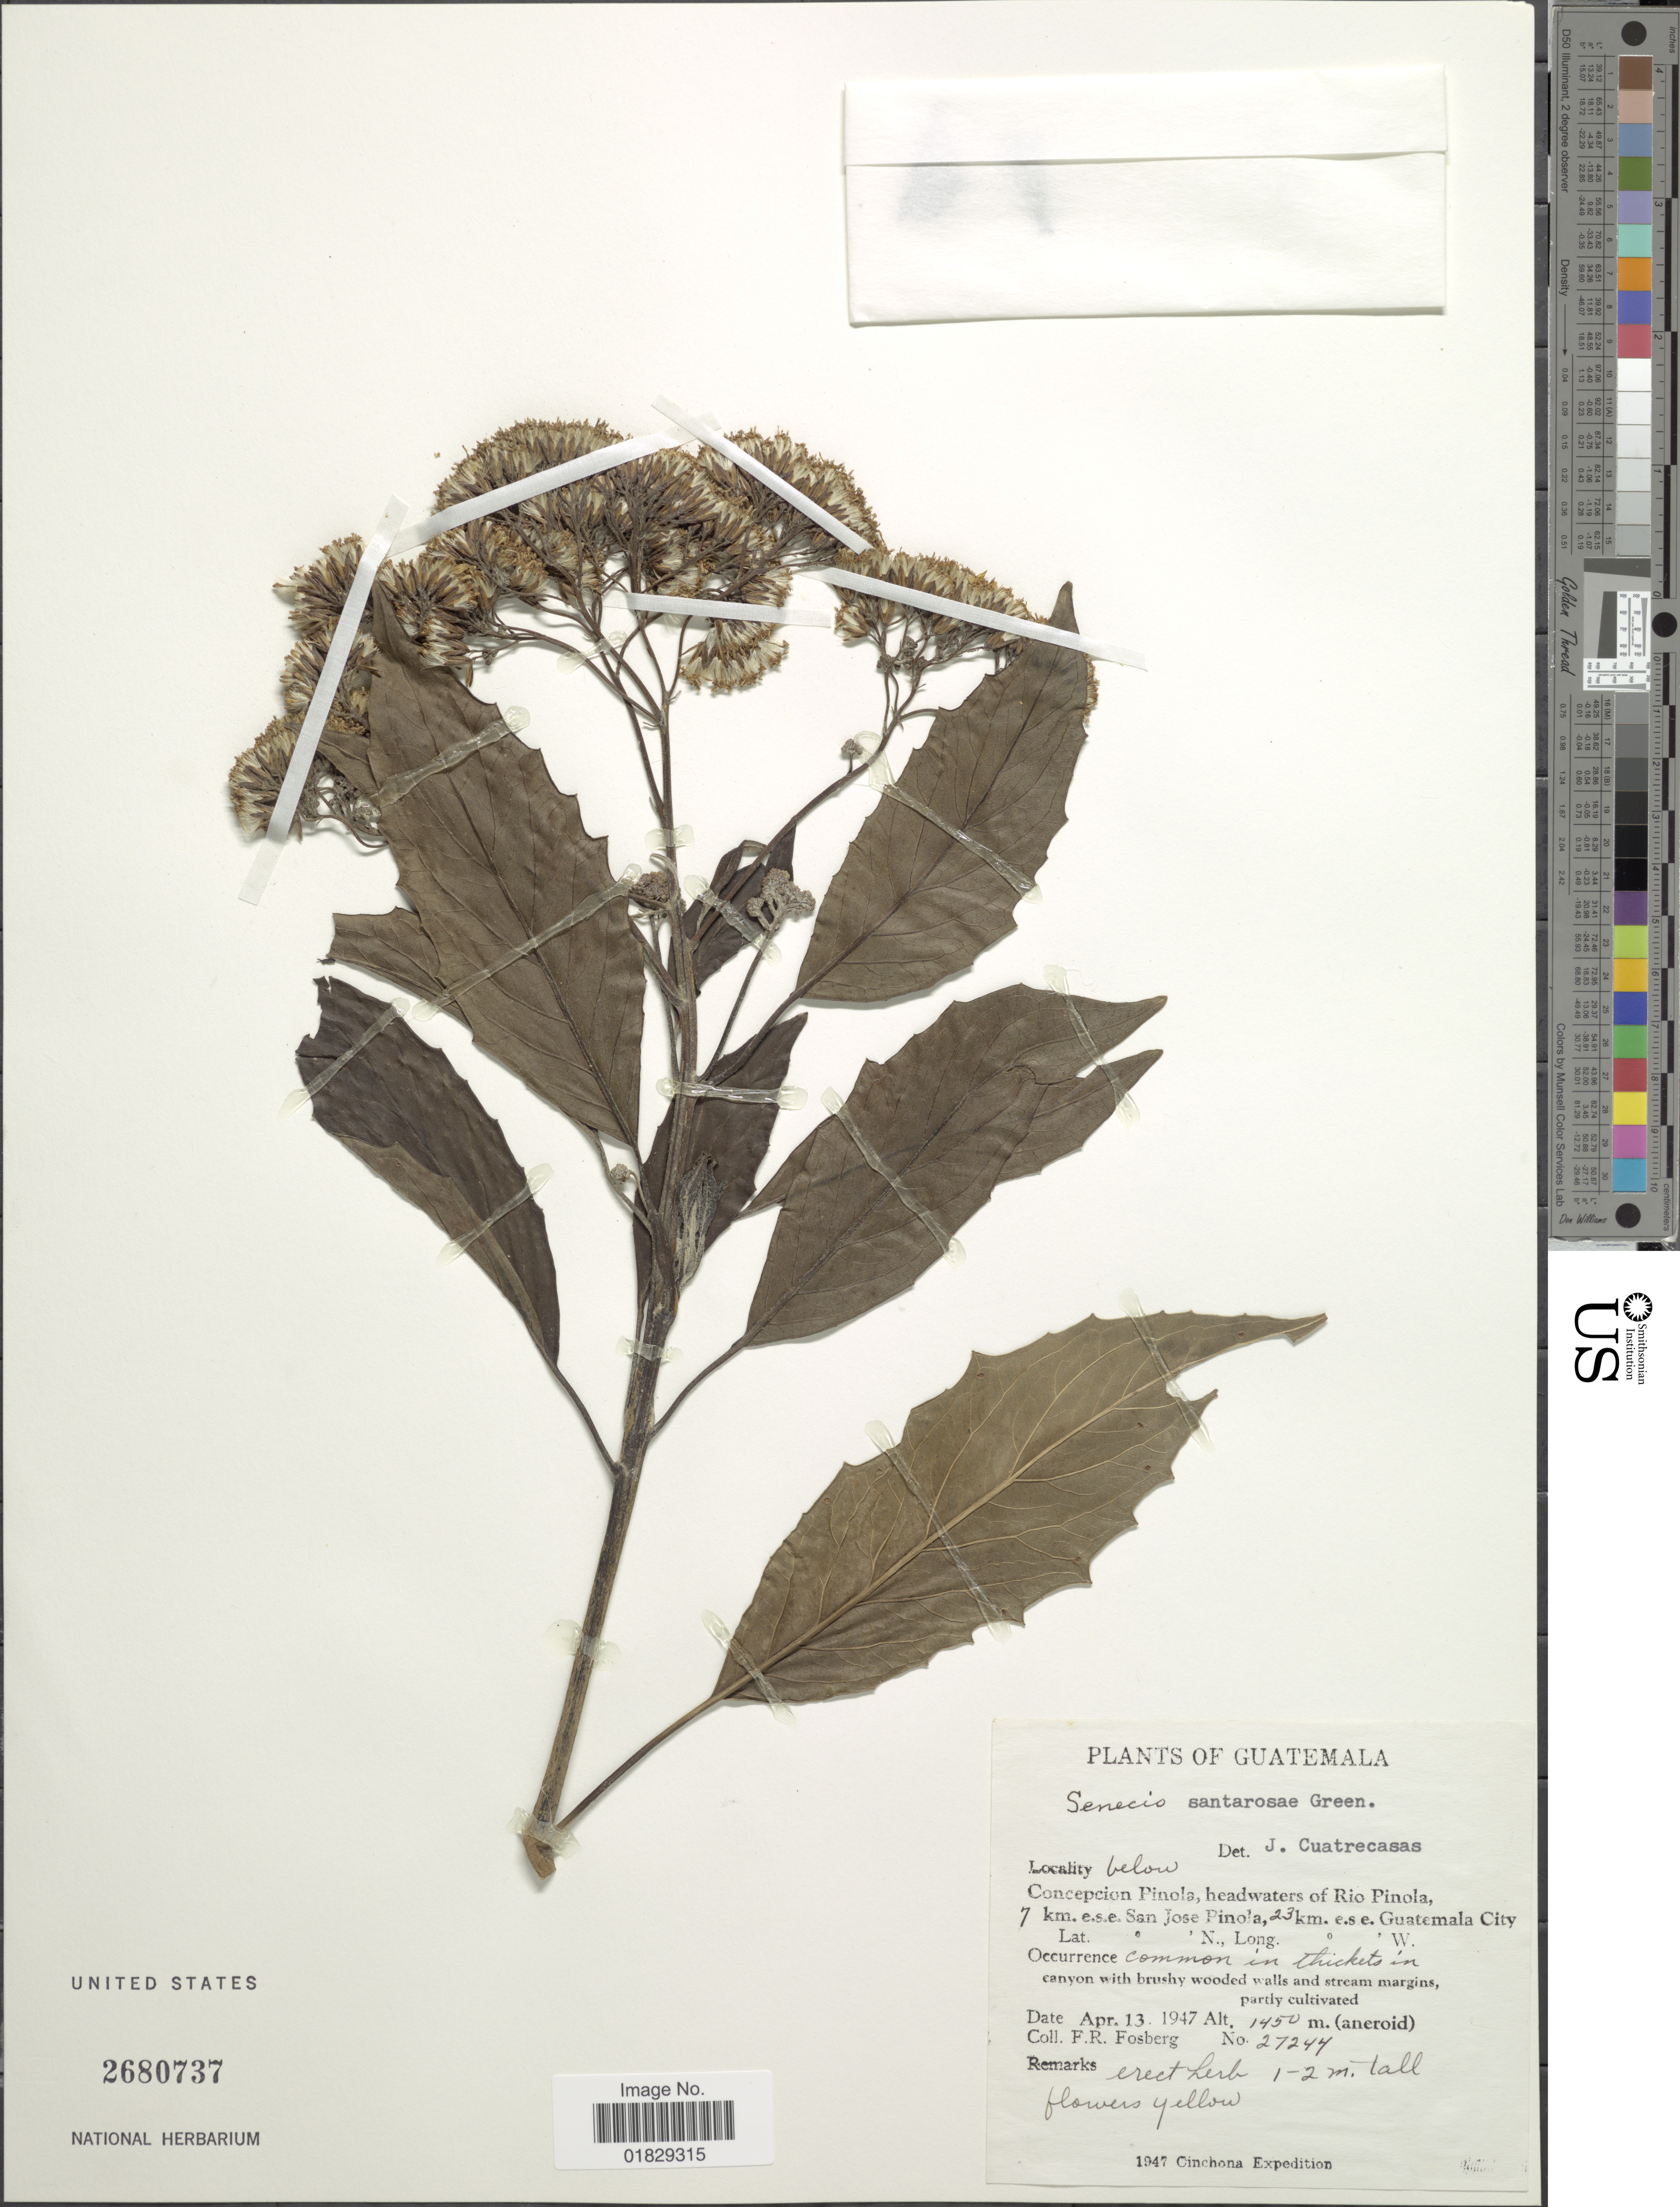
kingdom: Plantae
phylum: Tracheophyta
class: Magnoliopsida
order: Asterales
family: Asteraceae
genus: Roldana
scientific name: Roldana schaffneri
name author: (Sch. Bip. ex Klatt) H. Rob. & Brettell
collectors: F. R. Fosberg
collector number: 27244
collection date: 1947-04-13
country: Guatemala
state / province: Guatemala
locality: Below Concepcion Pinola, headwaters of Rio Pinola, 7 km. e.s.e. San Jose Pinola, 23 km. e.s.e. Guatemala City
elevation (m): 1450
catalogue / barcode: US 2680737